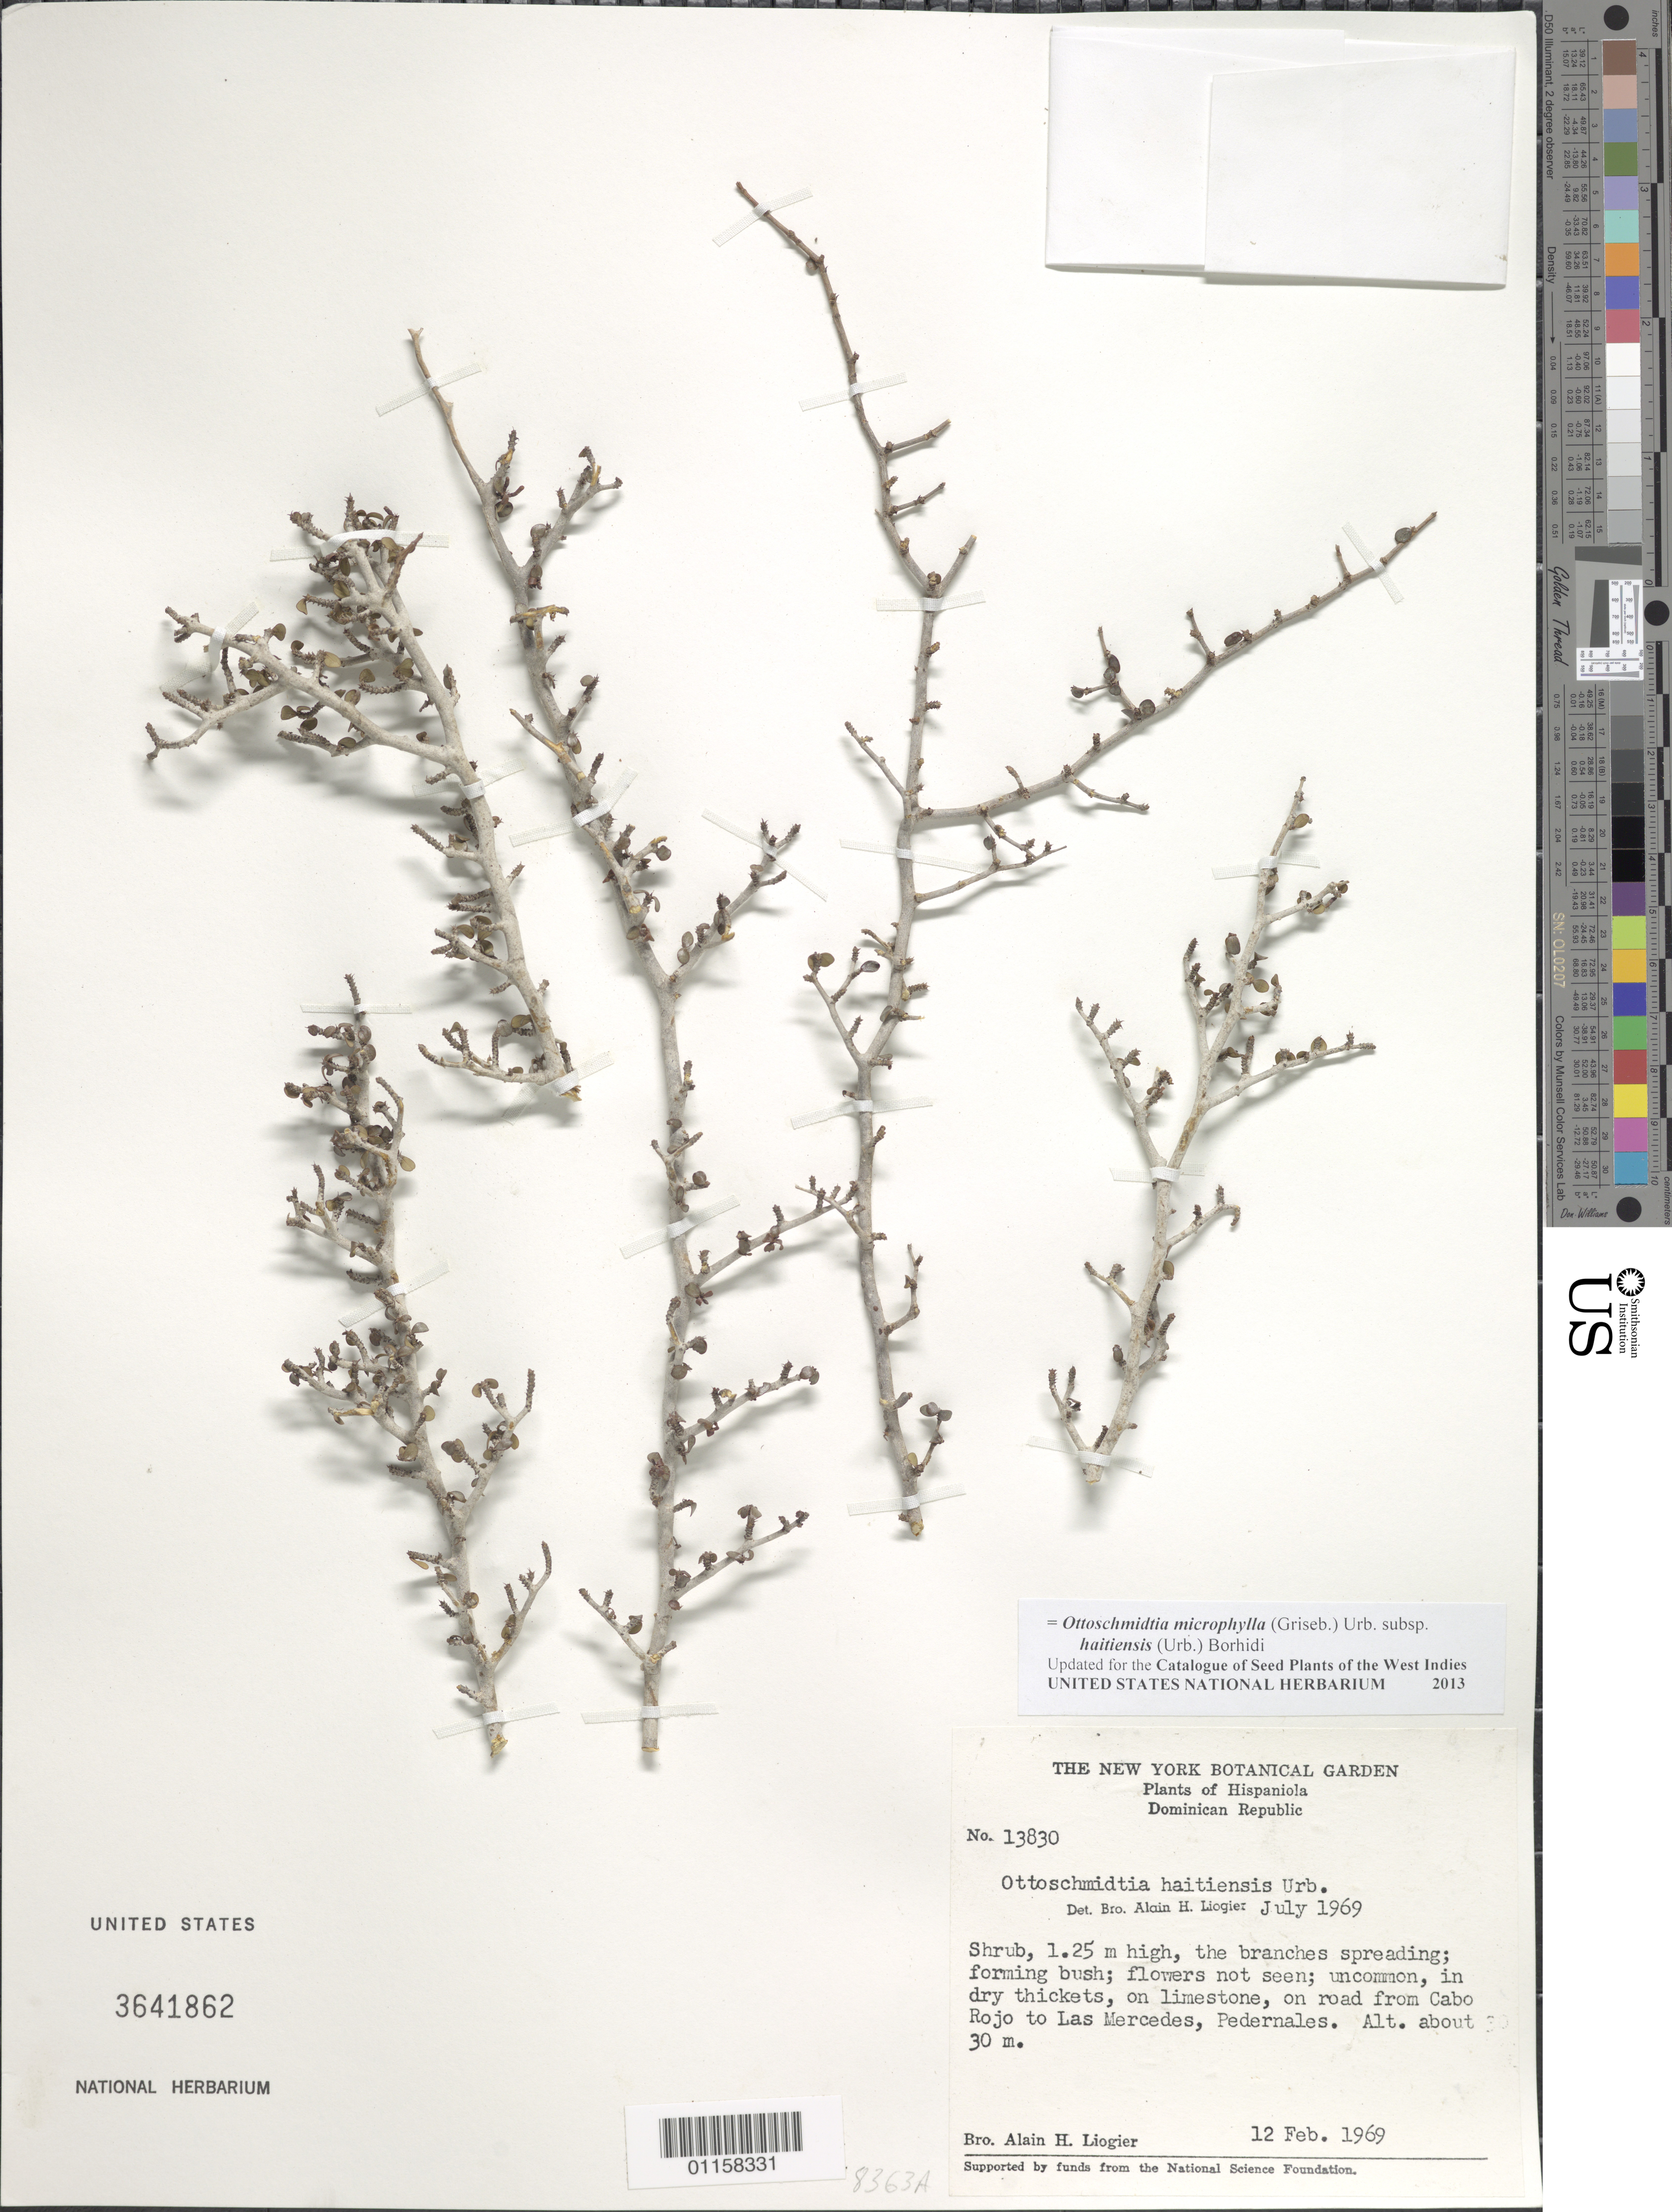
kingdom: Plantae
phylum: Tracheophyta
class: Magnoliopsida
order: Gentianales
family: Rubiaceae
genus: Ottoschmidtia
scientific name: Ottoschmidtia microphylla subsp. haitiensis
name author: (Urb.) Borhidi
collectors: A. H. Liogier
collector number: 13830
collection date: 1969-02-12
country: Dominican Republic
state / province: Pedernales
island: Hispaniola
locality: Cabo Rojo road to Las Mercedes.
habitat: On limestone; uncommon, in dry thickets.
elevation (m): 30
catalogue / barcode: US 3641862